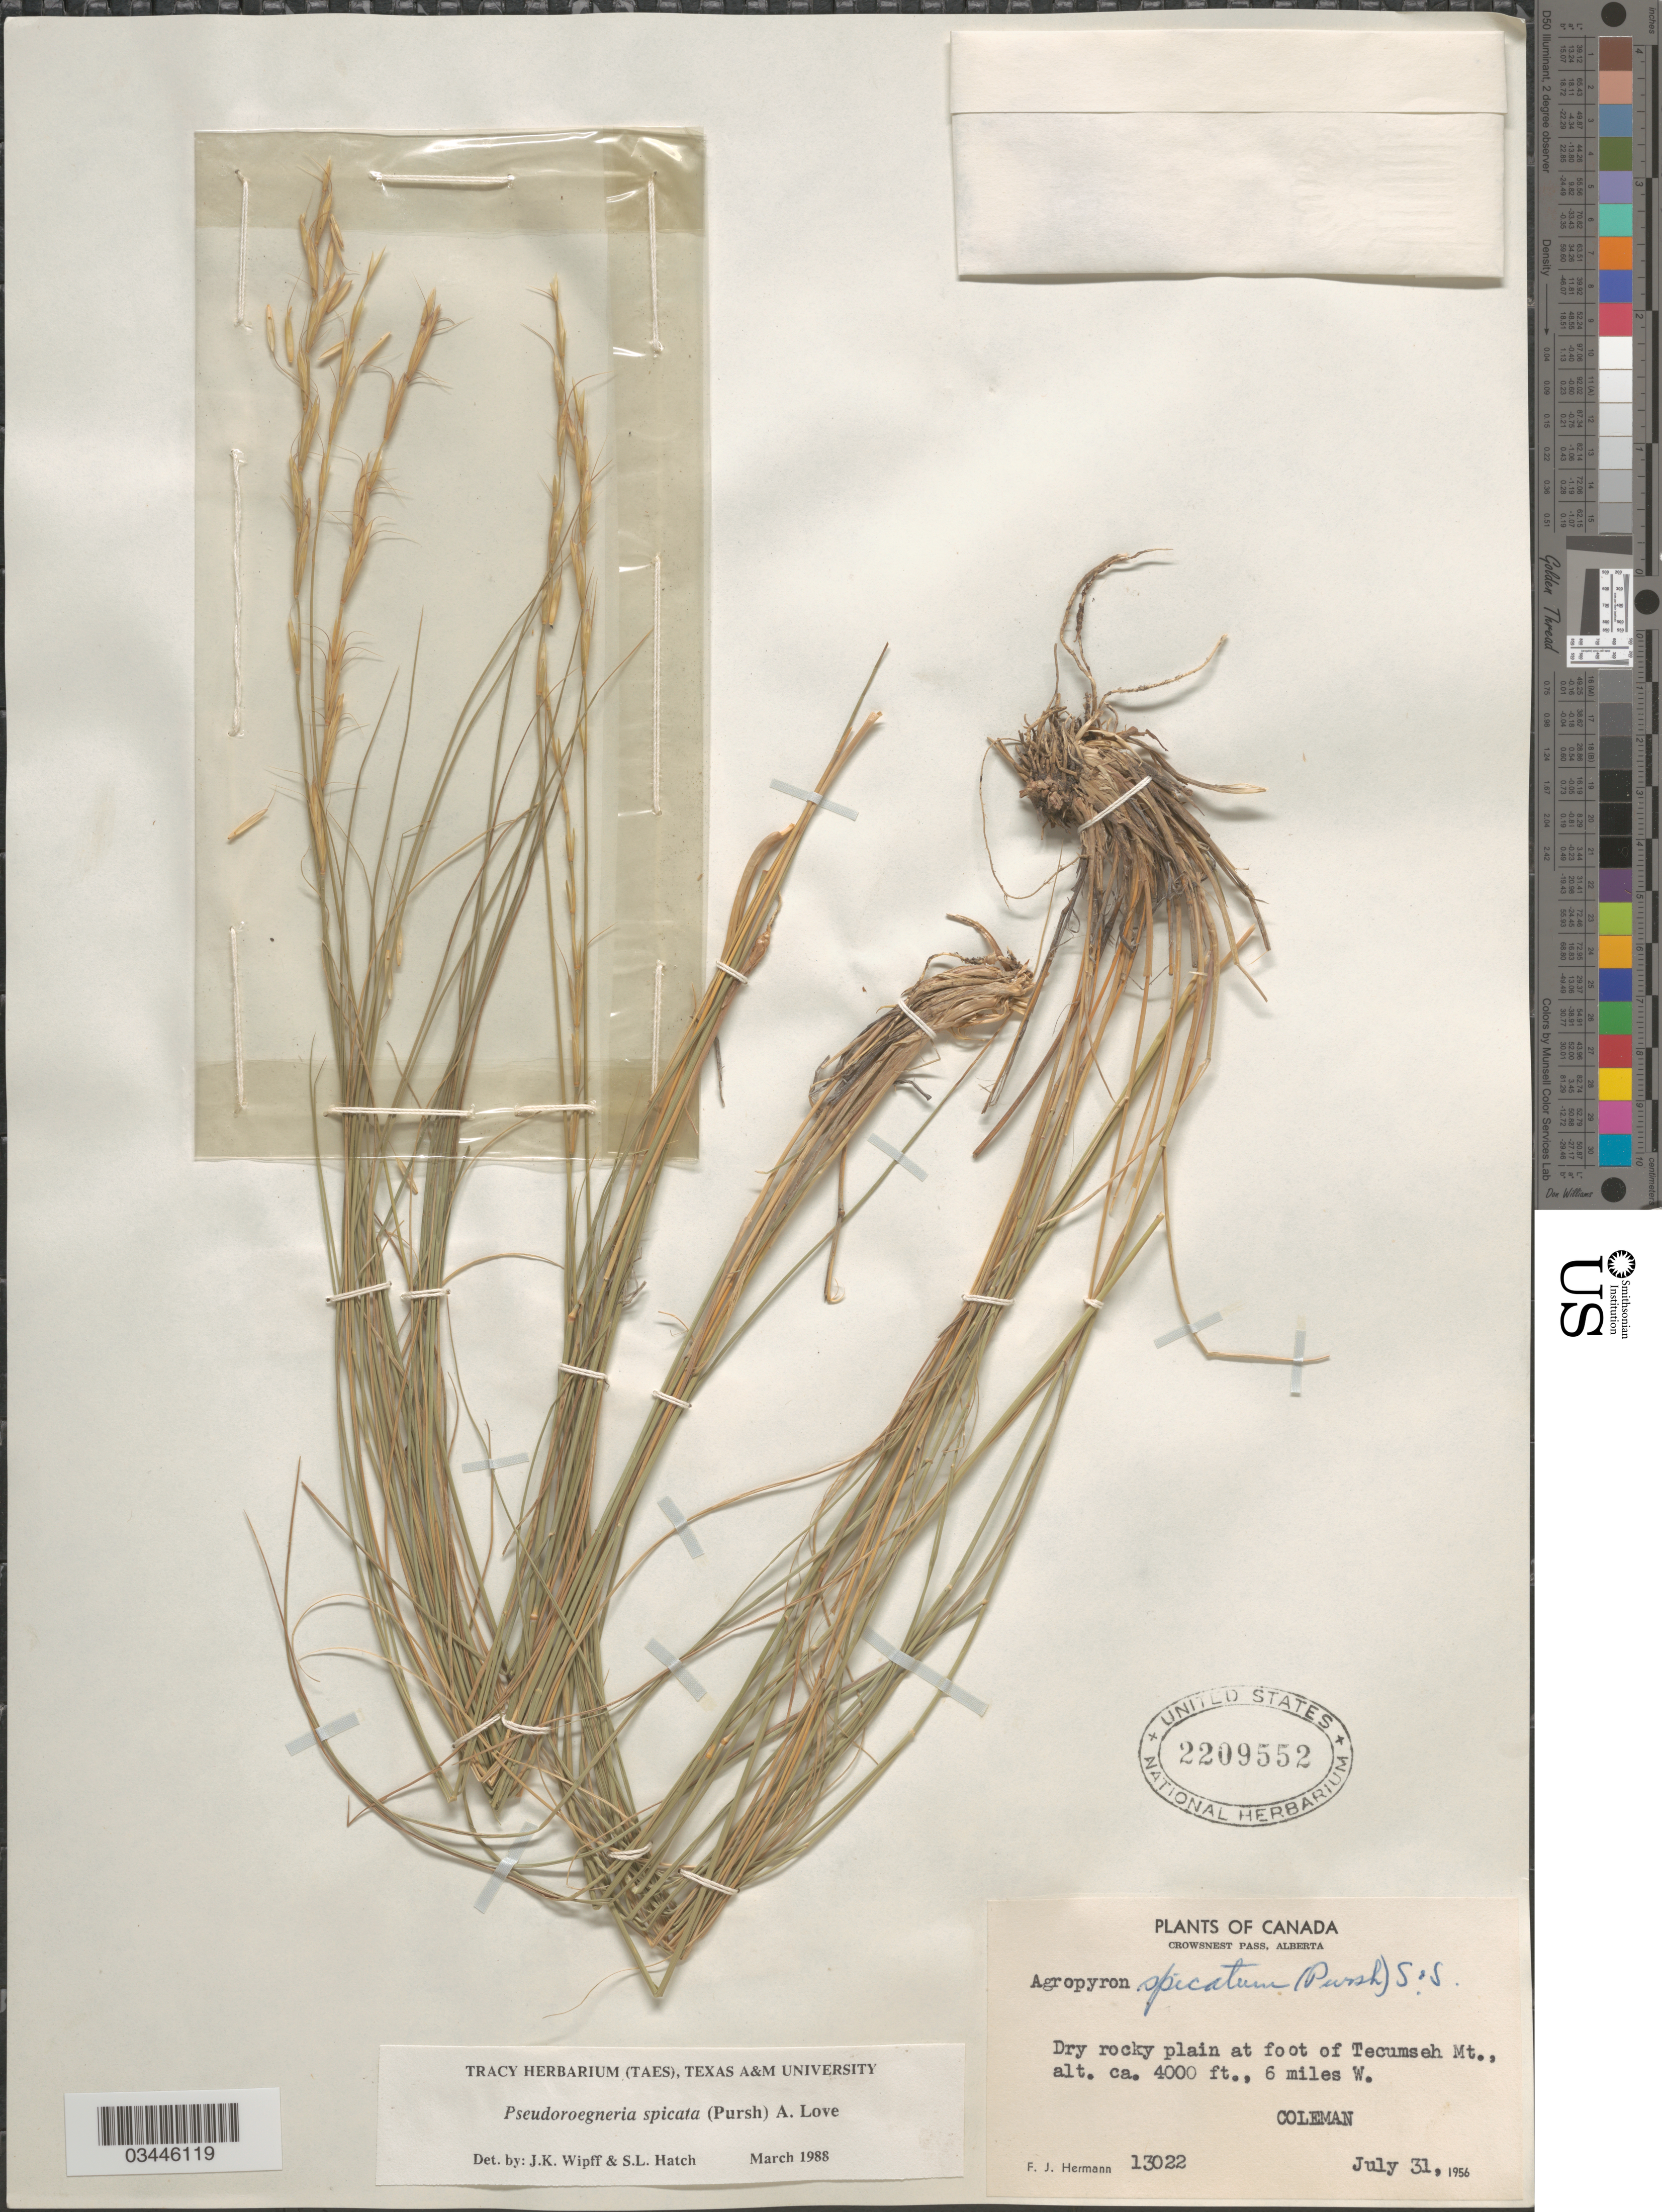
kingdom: Plantae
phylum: Tracheophyta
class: Liliopsida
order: Poales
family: Poaceae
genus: Pseudoroegneria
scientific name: Pseudoroegneria spicata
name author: (Pursh) Á. Löve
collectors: F. J. Hermann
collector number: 13022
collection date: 1956-07-31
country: Canada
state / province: Alberta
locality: Crowsnest Pass. Dry rocky plain at foot of Tecumseh Mt., 6 miles W. Coleman.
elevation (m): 1219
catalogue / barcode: US 2209552